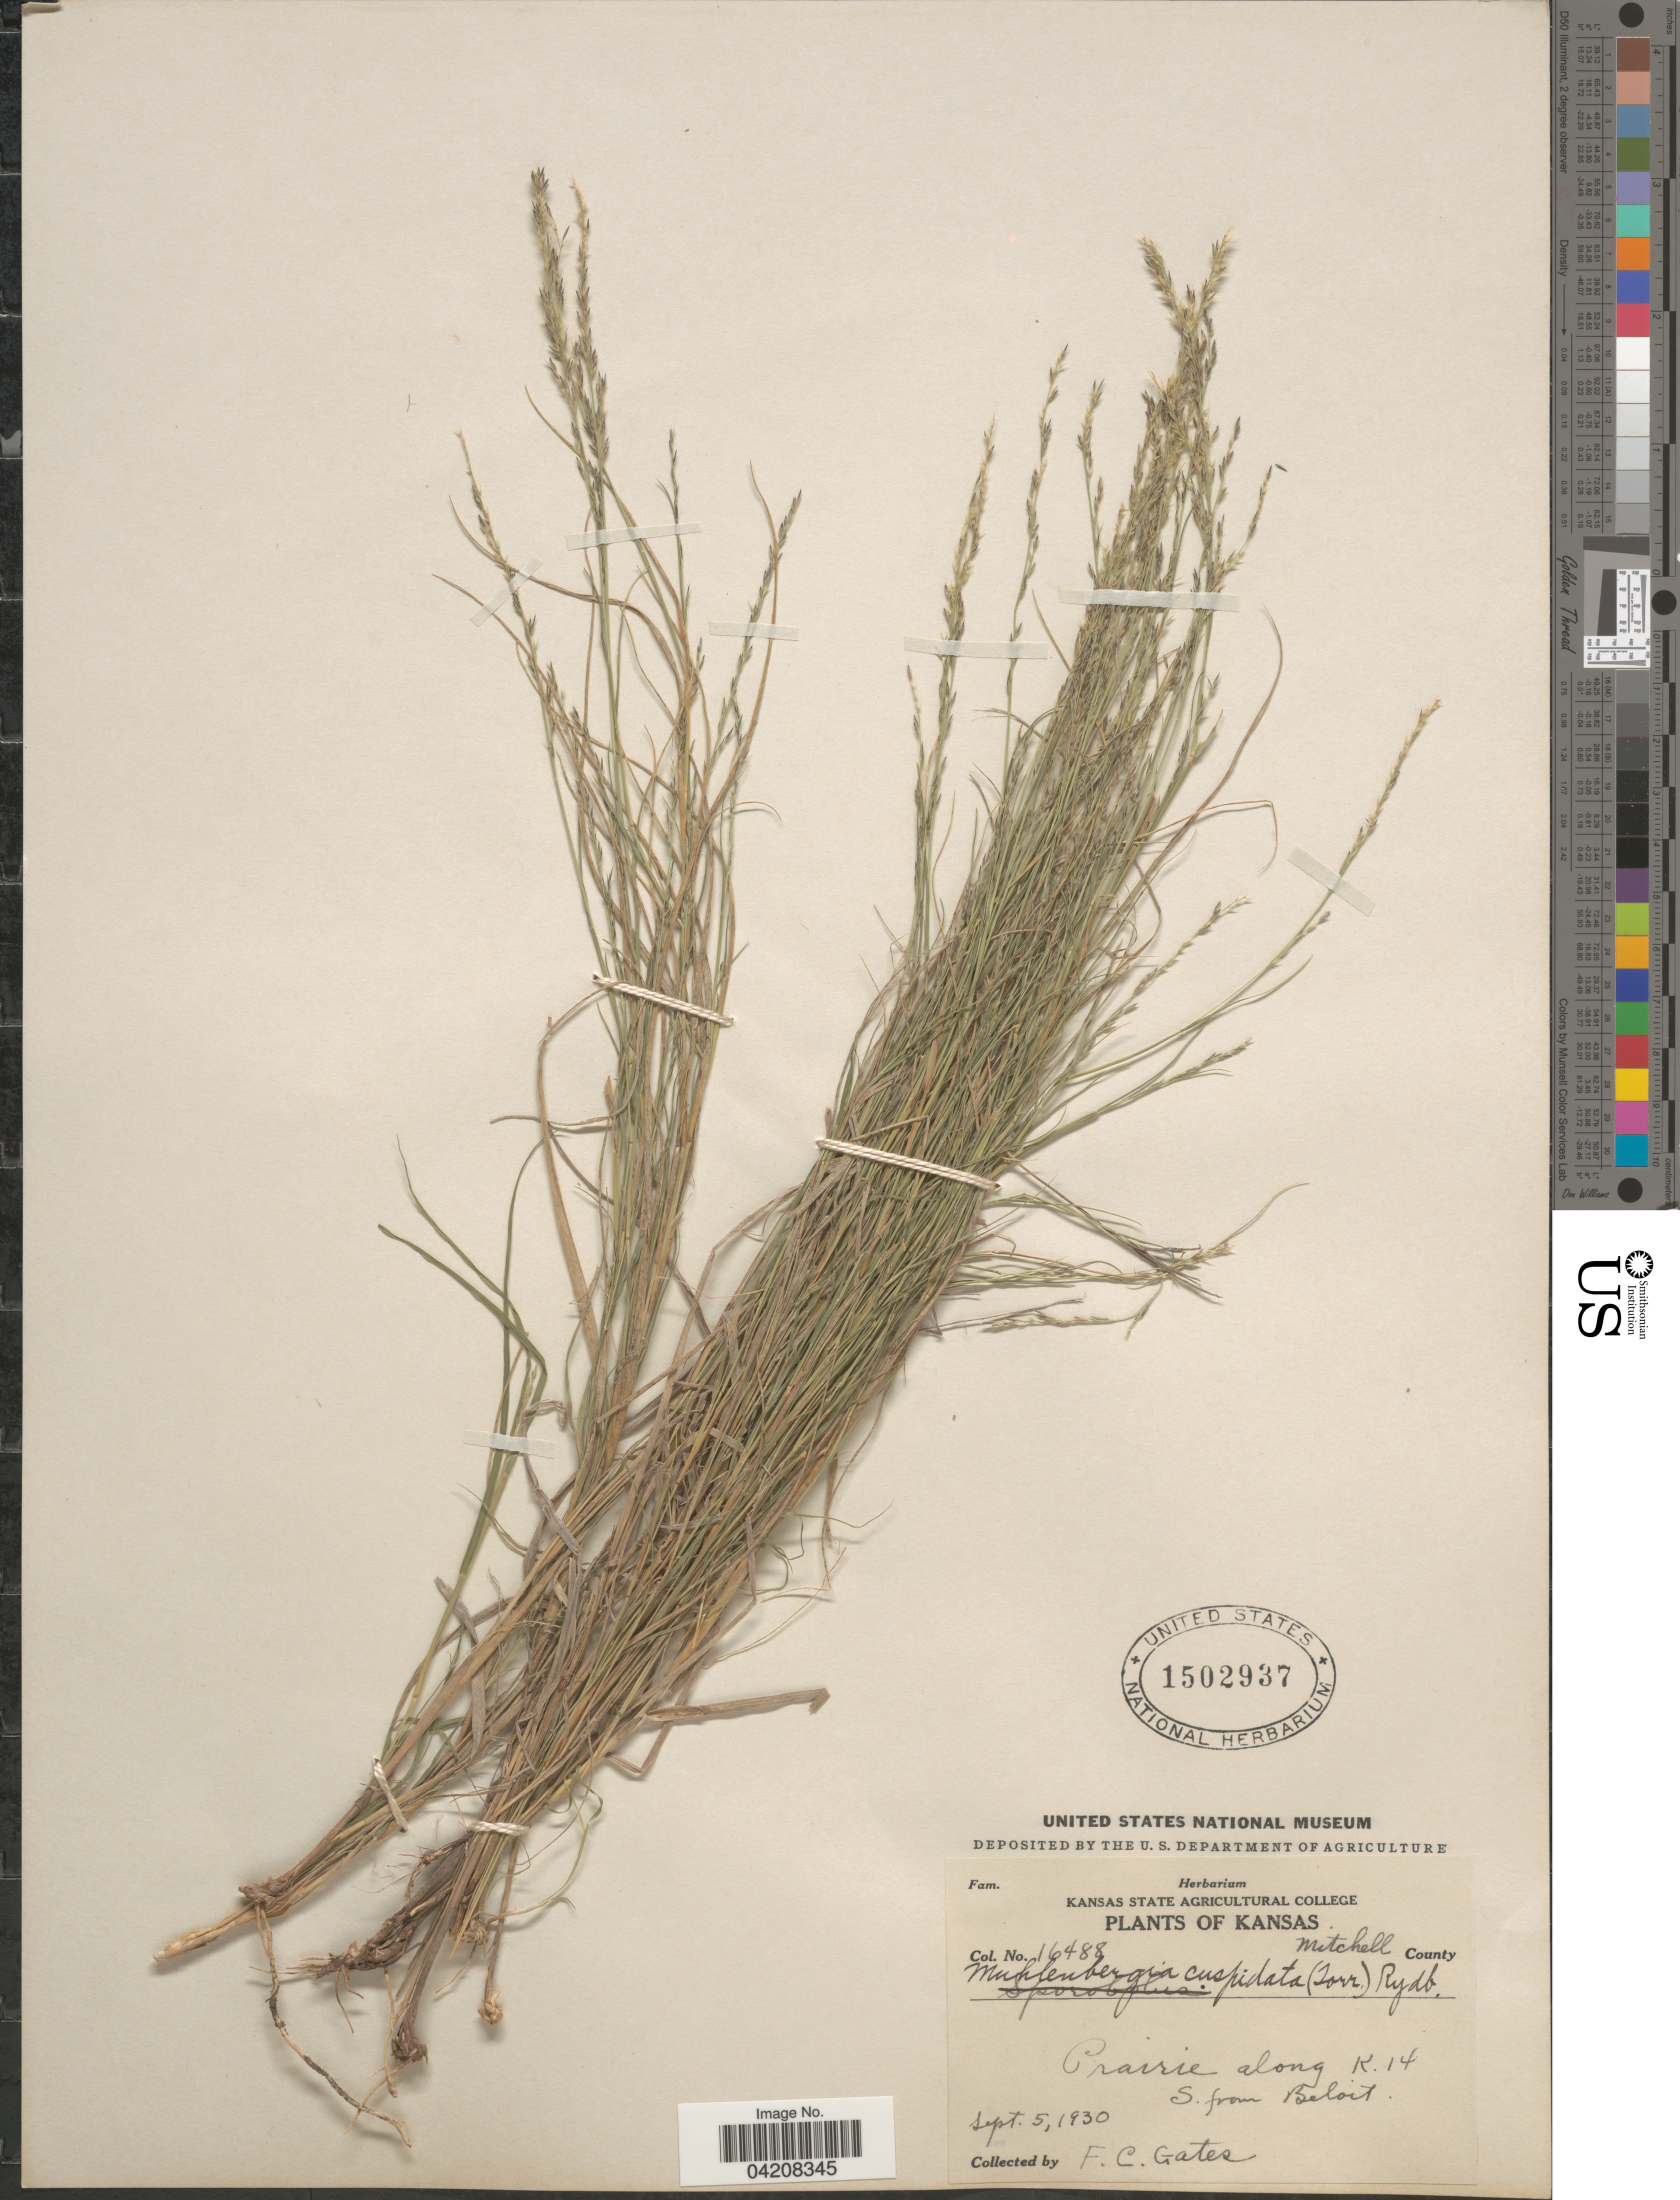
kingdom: Plantae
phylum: Tracheophyta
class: Liliopsida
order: Poales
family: Poaceae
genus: Muhlenbergia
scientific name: Muhlenbergia cuspidata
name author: (Torr. ex Hook.) Rydb.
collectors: F. C. Gates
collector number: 16488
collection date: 1930-09-05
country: United States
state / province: Kansas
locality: Mitchell County. Prairie along K.14 S. from Beloit.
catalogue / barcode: US 1502937